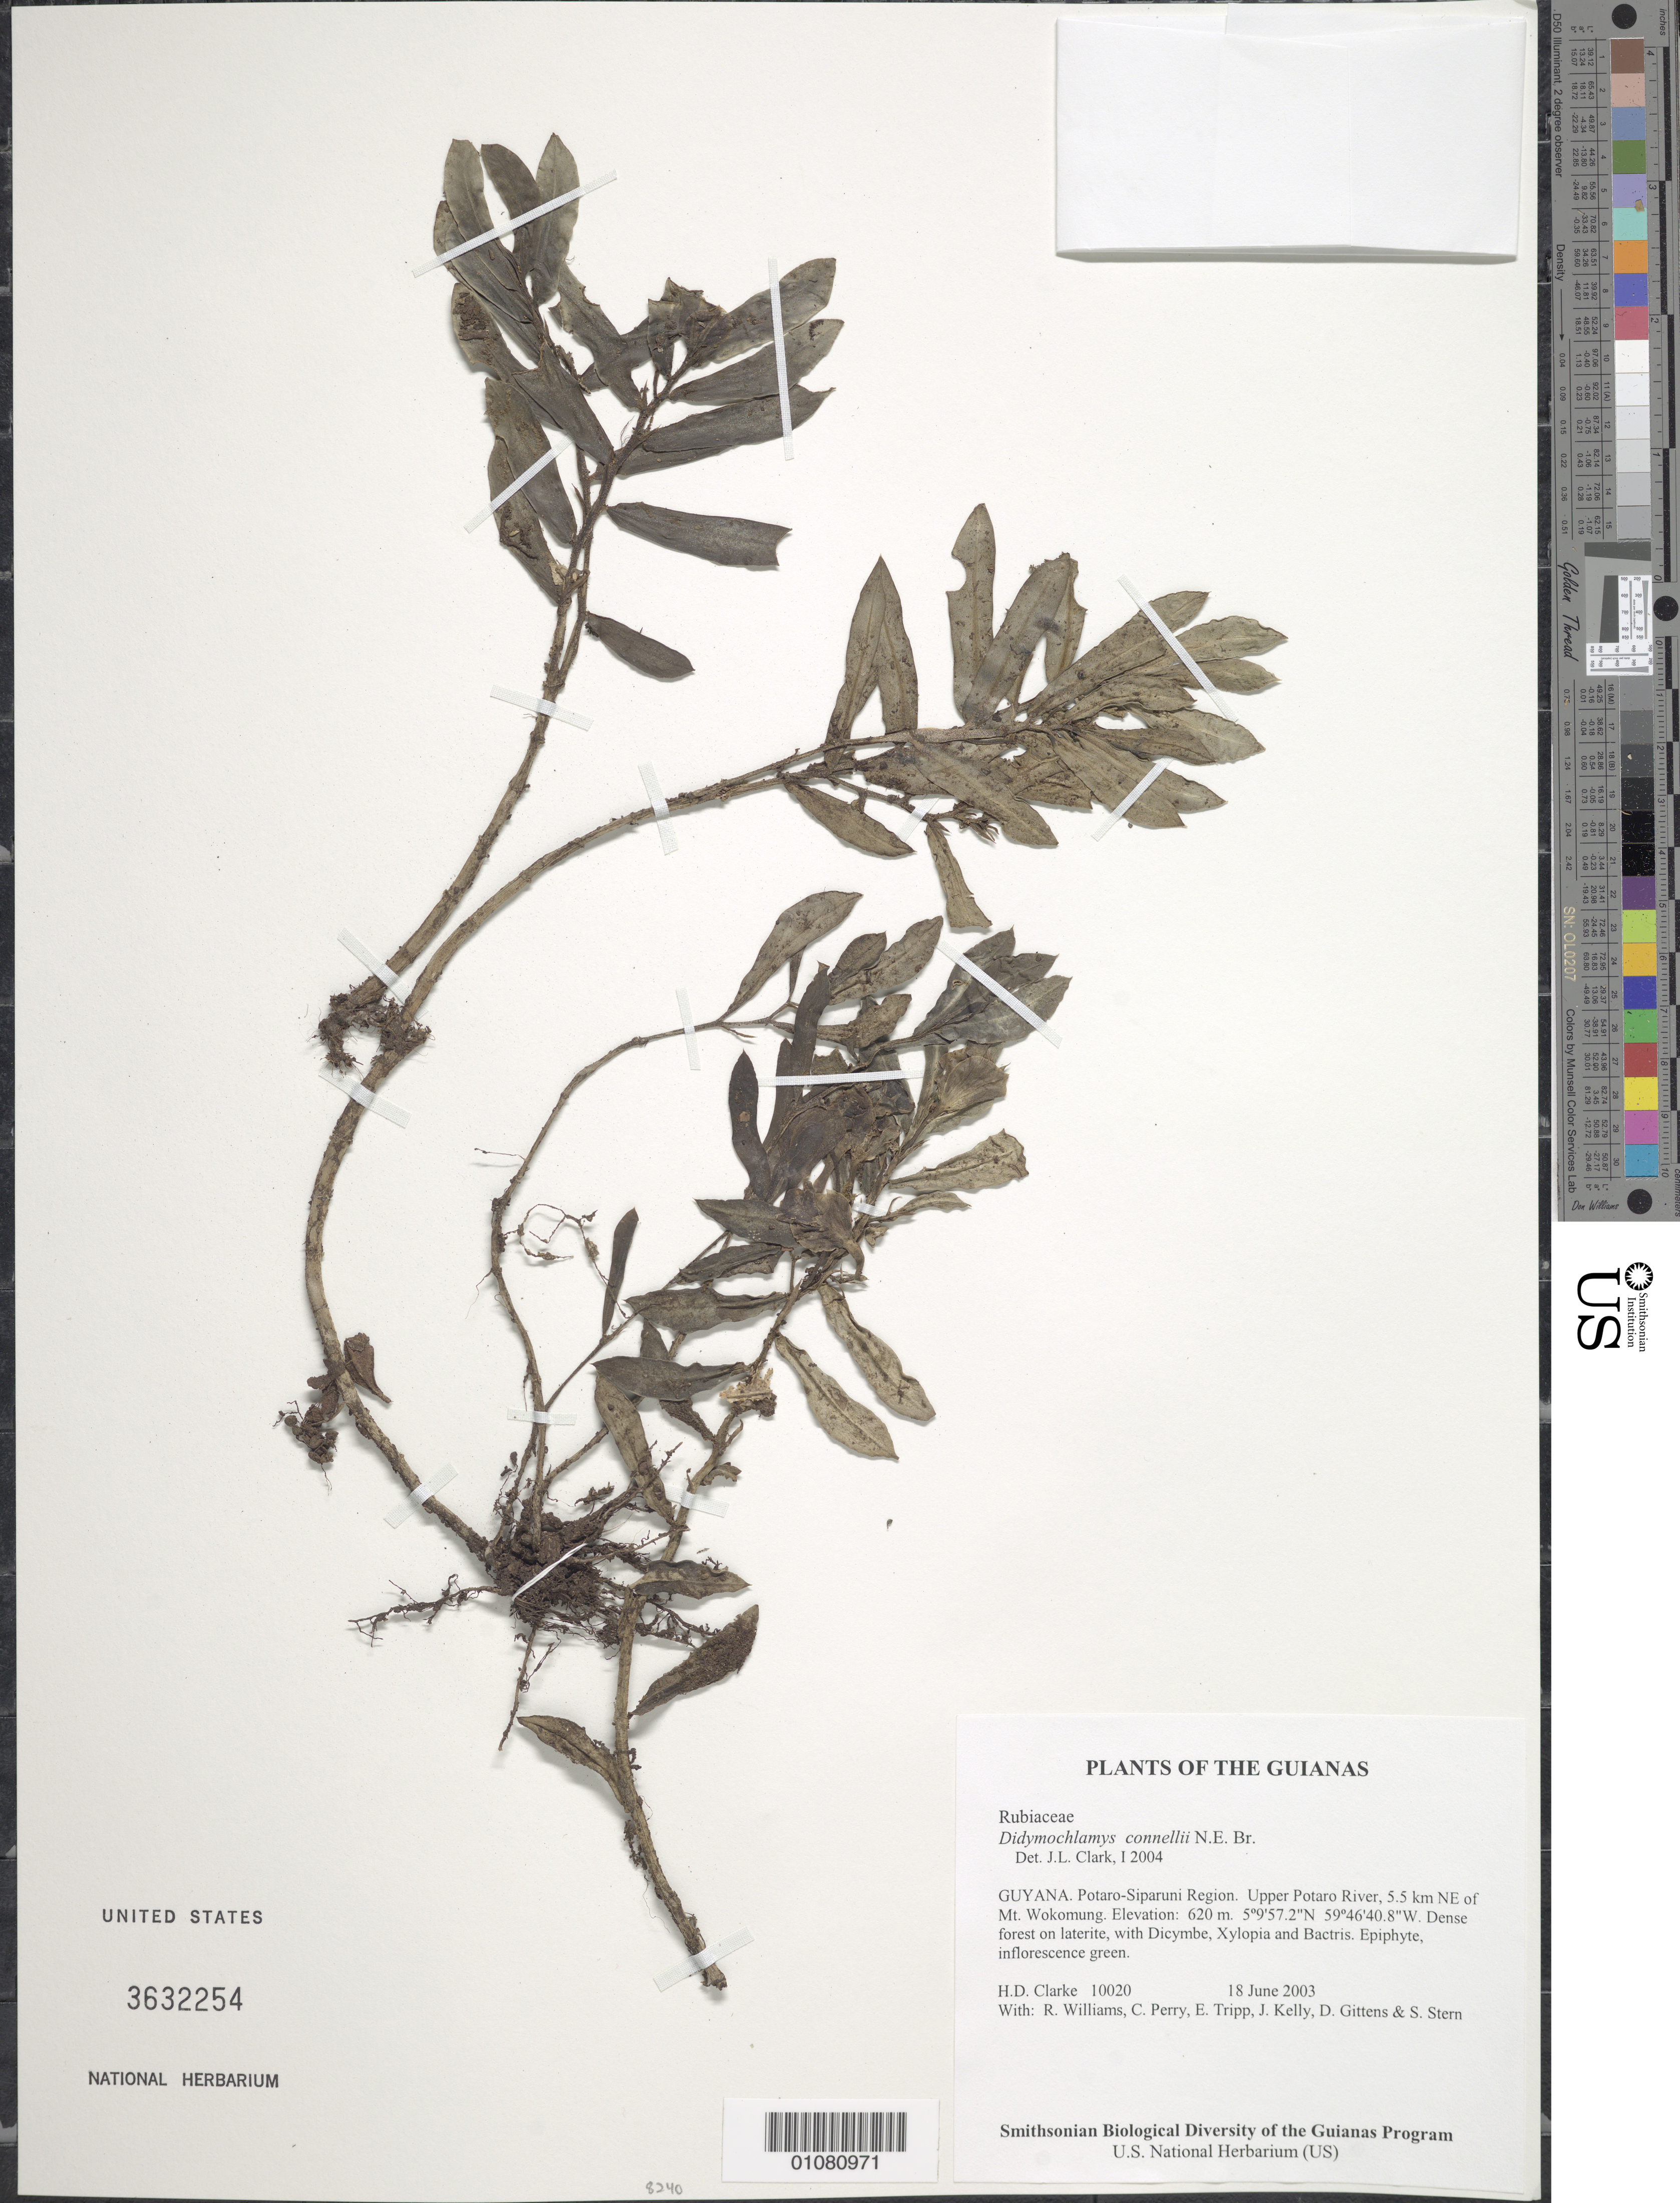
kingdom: Plantae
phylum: Tracheophyta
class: Magnoliopsida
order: Gentianales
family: Rubiaceae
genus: Didymochlamys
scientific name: Didymochlamys connellii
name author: N.E. Br.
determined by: Clark, J. L., (SEL), The Marie Selby Botanical Garden (UNITED STATES)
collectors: H. D. Clarke, R. Williams, C. Perry, E. Tripp, J. Kelly, D. Gittens & S. R. Stern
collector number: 10020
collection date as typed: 18 June 2003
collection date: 2003-06-18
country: Guyana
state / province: Potaro-Siparuni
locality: Upper Potaro River, 5.5 km NE of Mt. Wokomung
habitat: Dense forest on laterite, with Dicymbe, Xylopia and Bactris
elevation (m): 620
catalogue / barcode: US 3632254